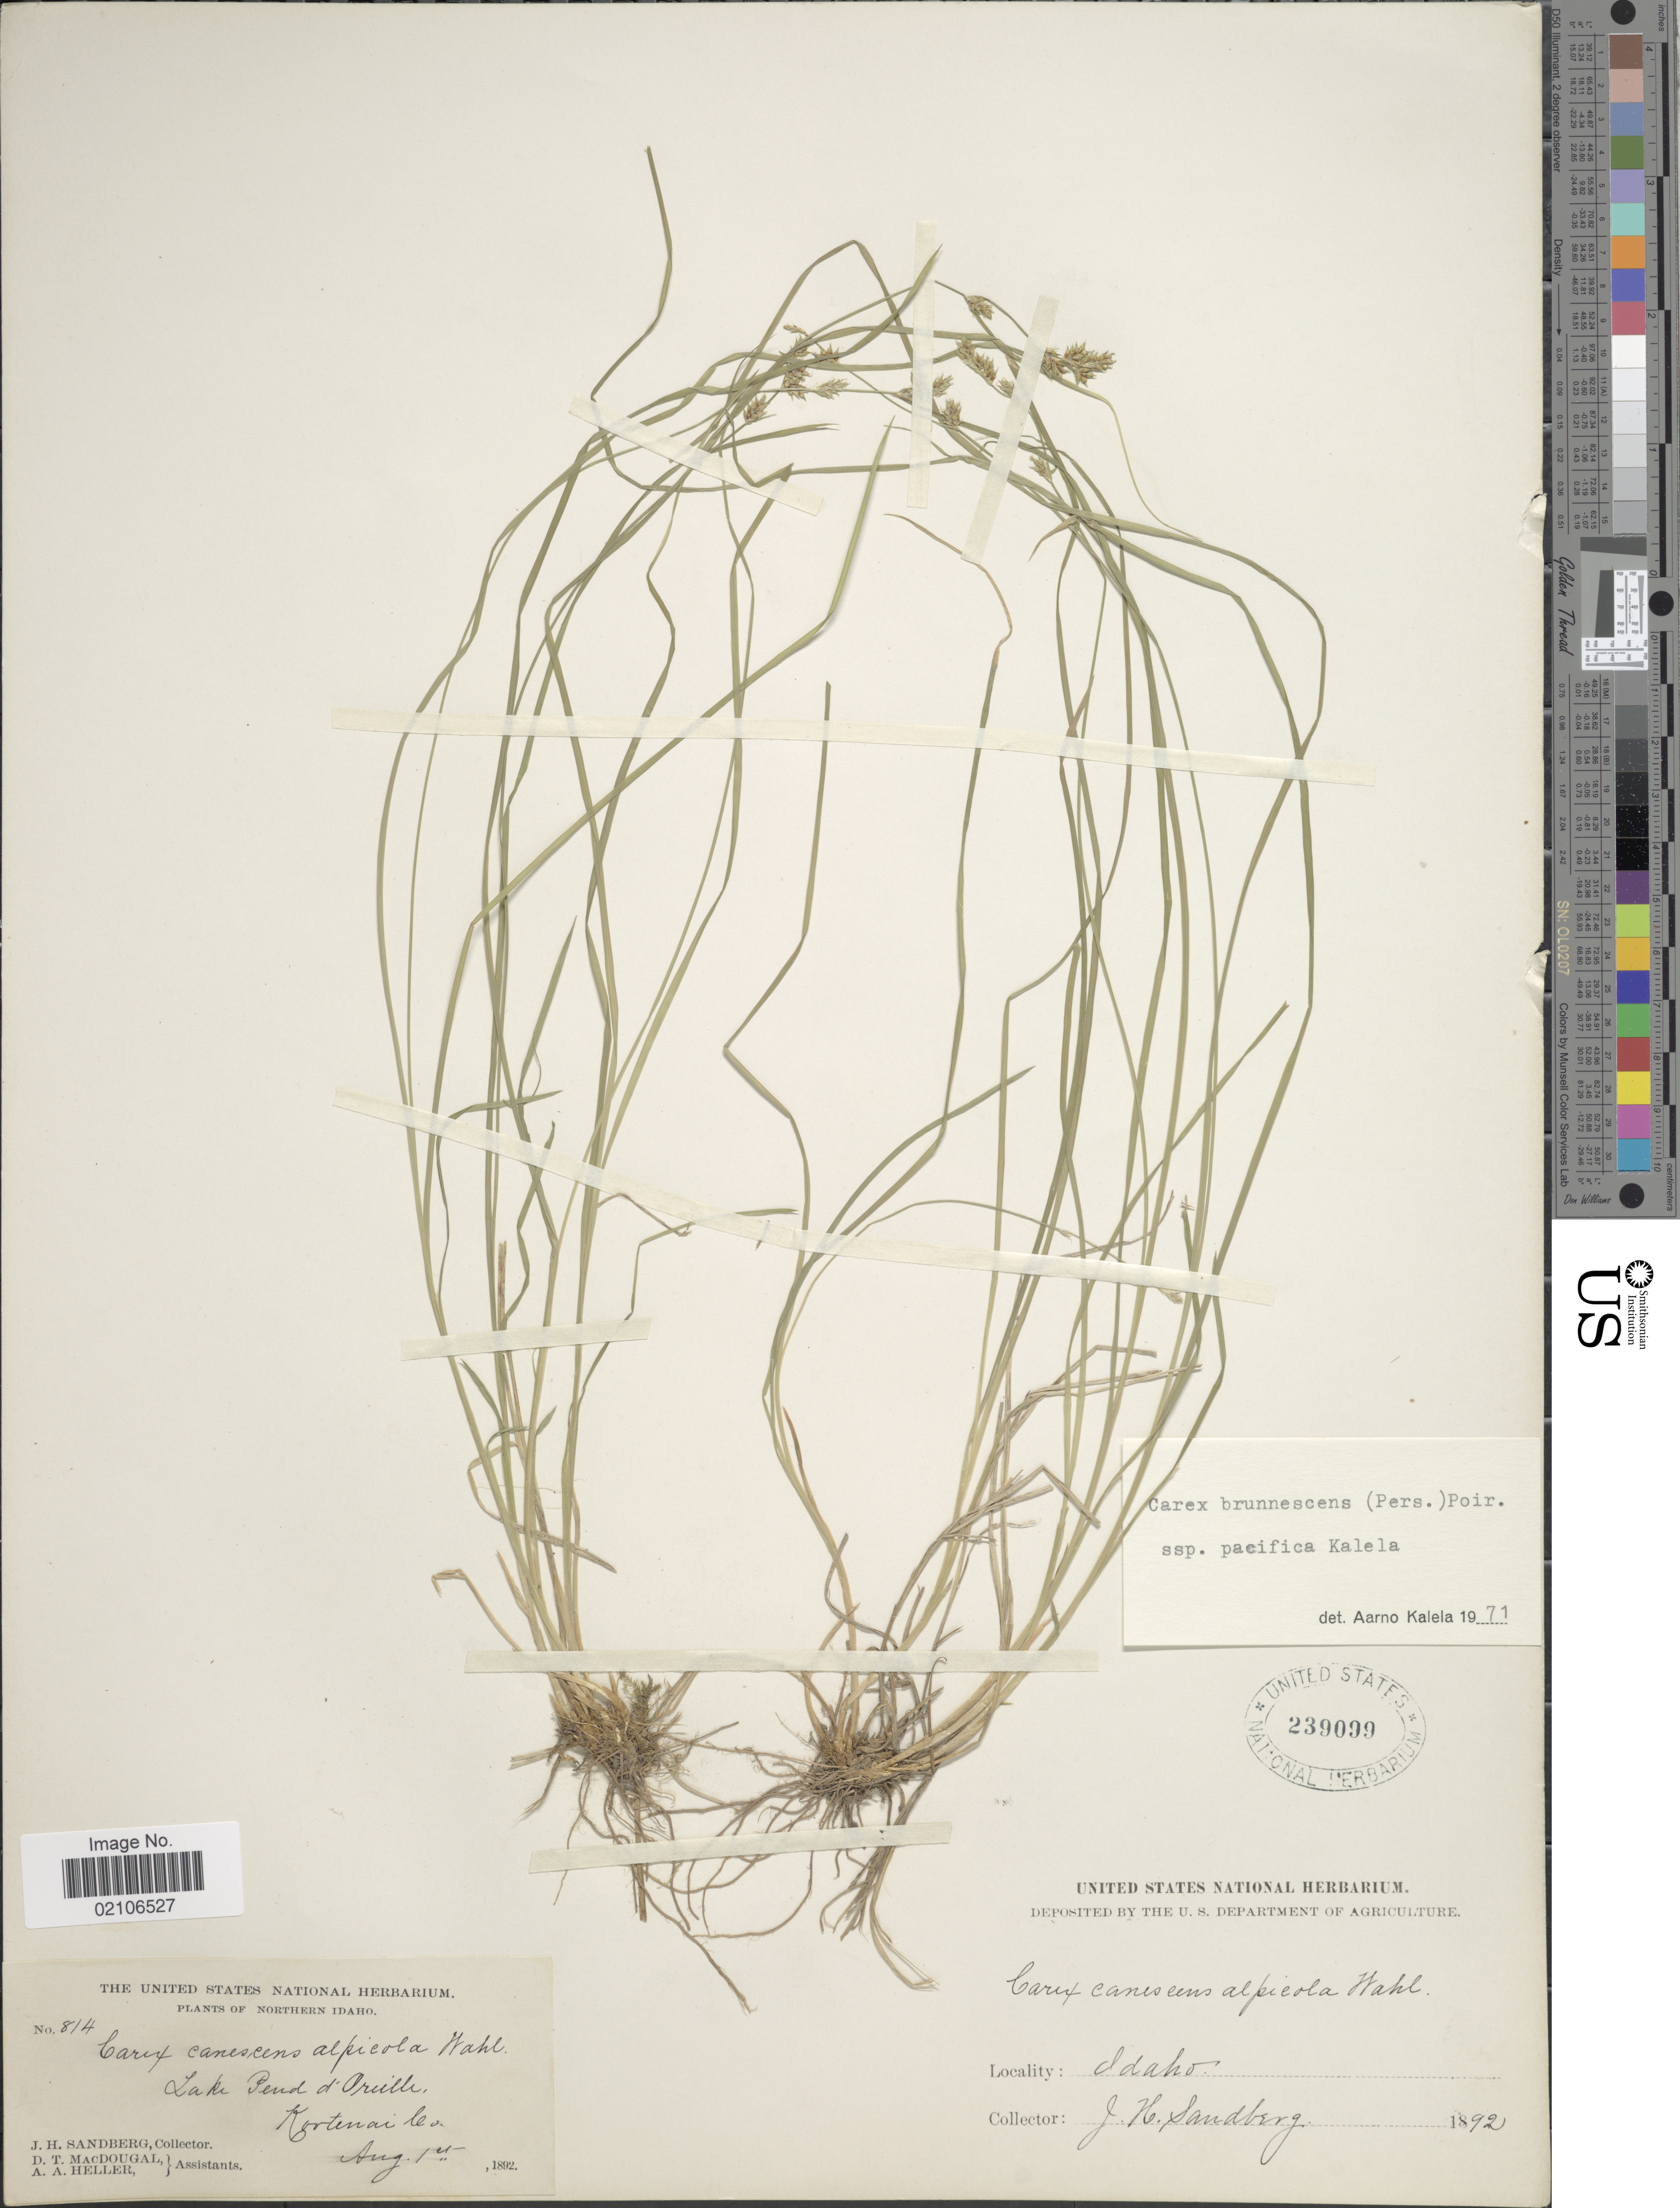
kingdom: Plantae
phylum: Tracheophyta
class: Liliopsida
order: Poales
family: Cyperaceae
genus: Carex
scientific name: Carex brunnescens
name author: (Pers.) Poir.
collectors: J. H. Sandberg, D. McDougal & A. A. Heller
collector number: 814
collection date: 1892-08-01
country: United States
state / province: Idaho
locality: Northern Idaho, Lake Pend d'Orille, Kootenai Co.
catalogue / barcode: US 239099